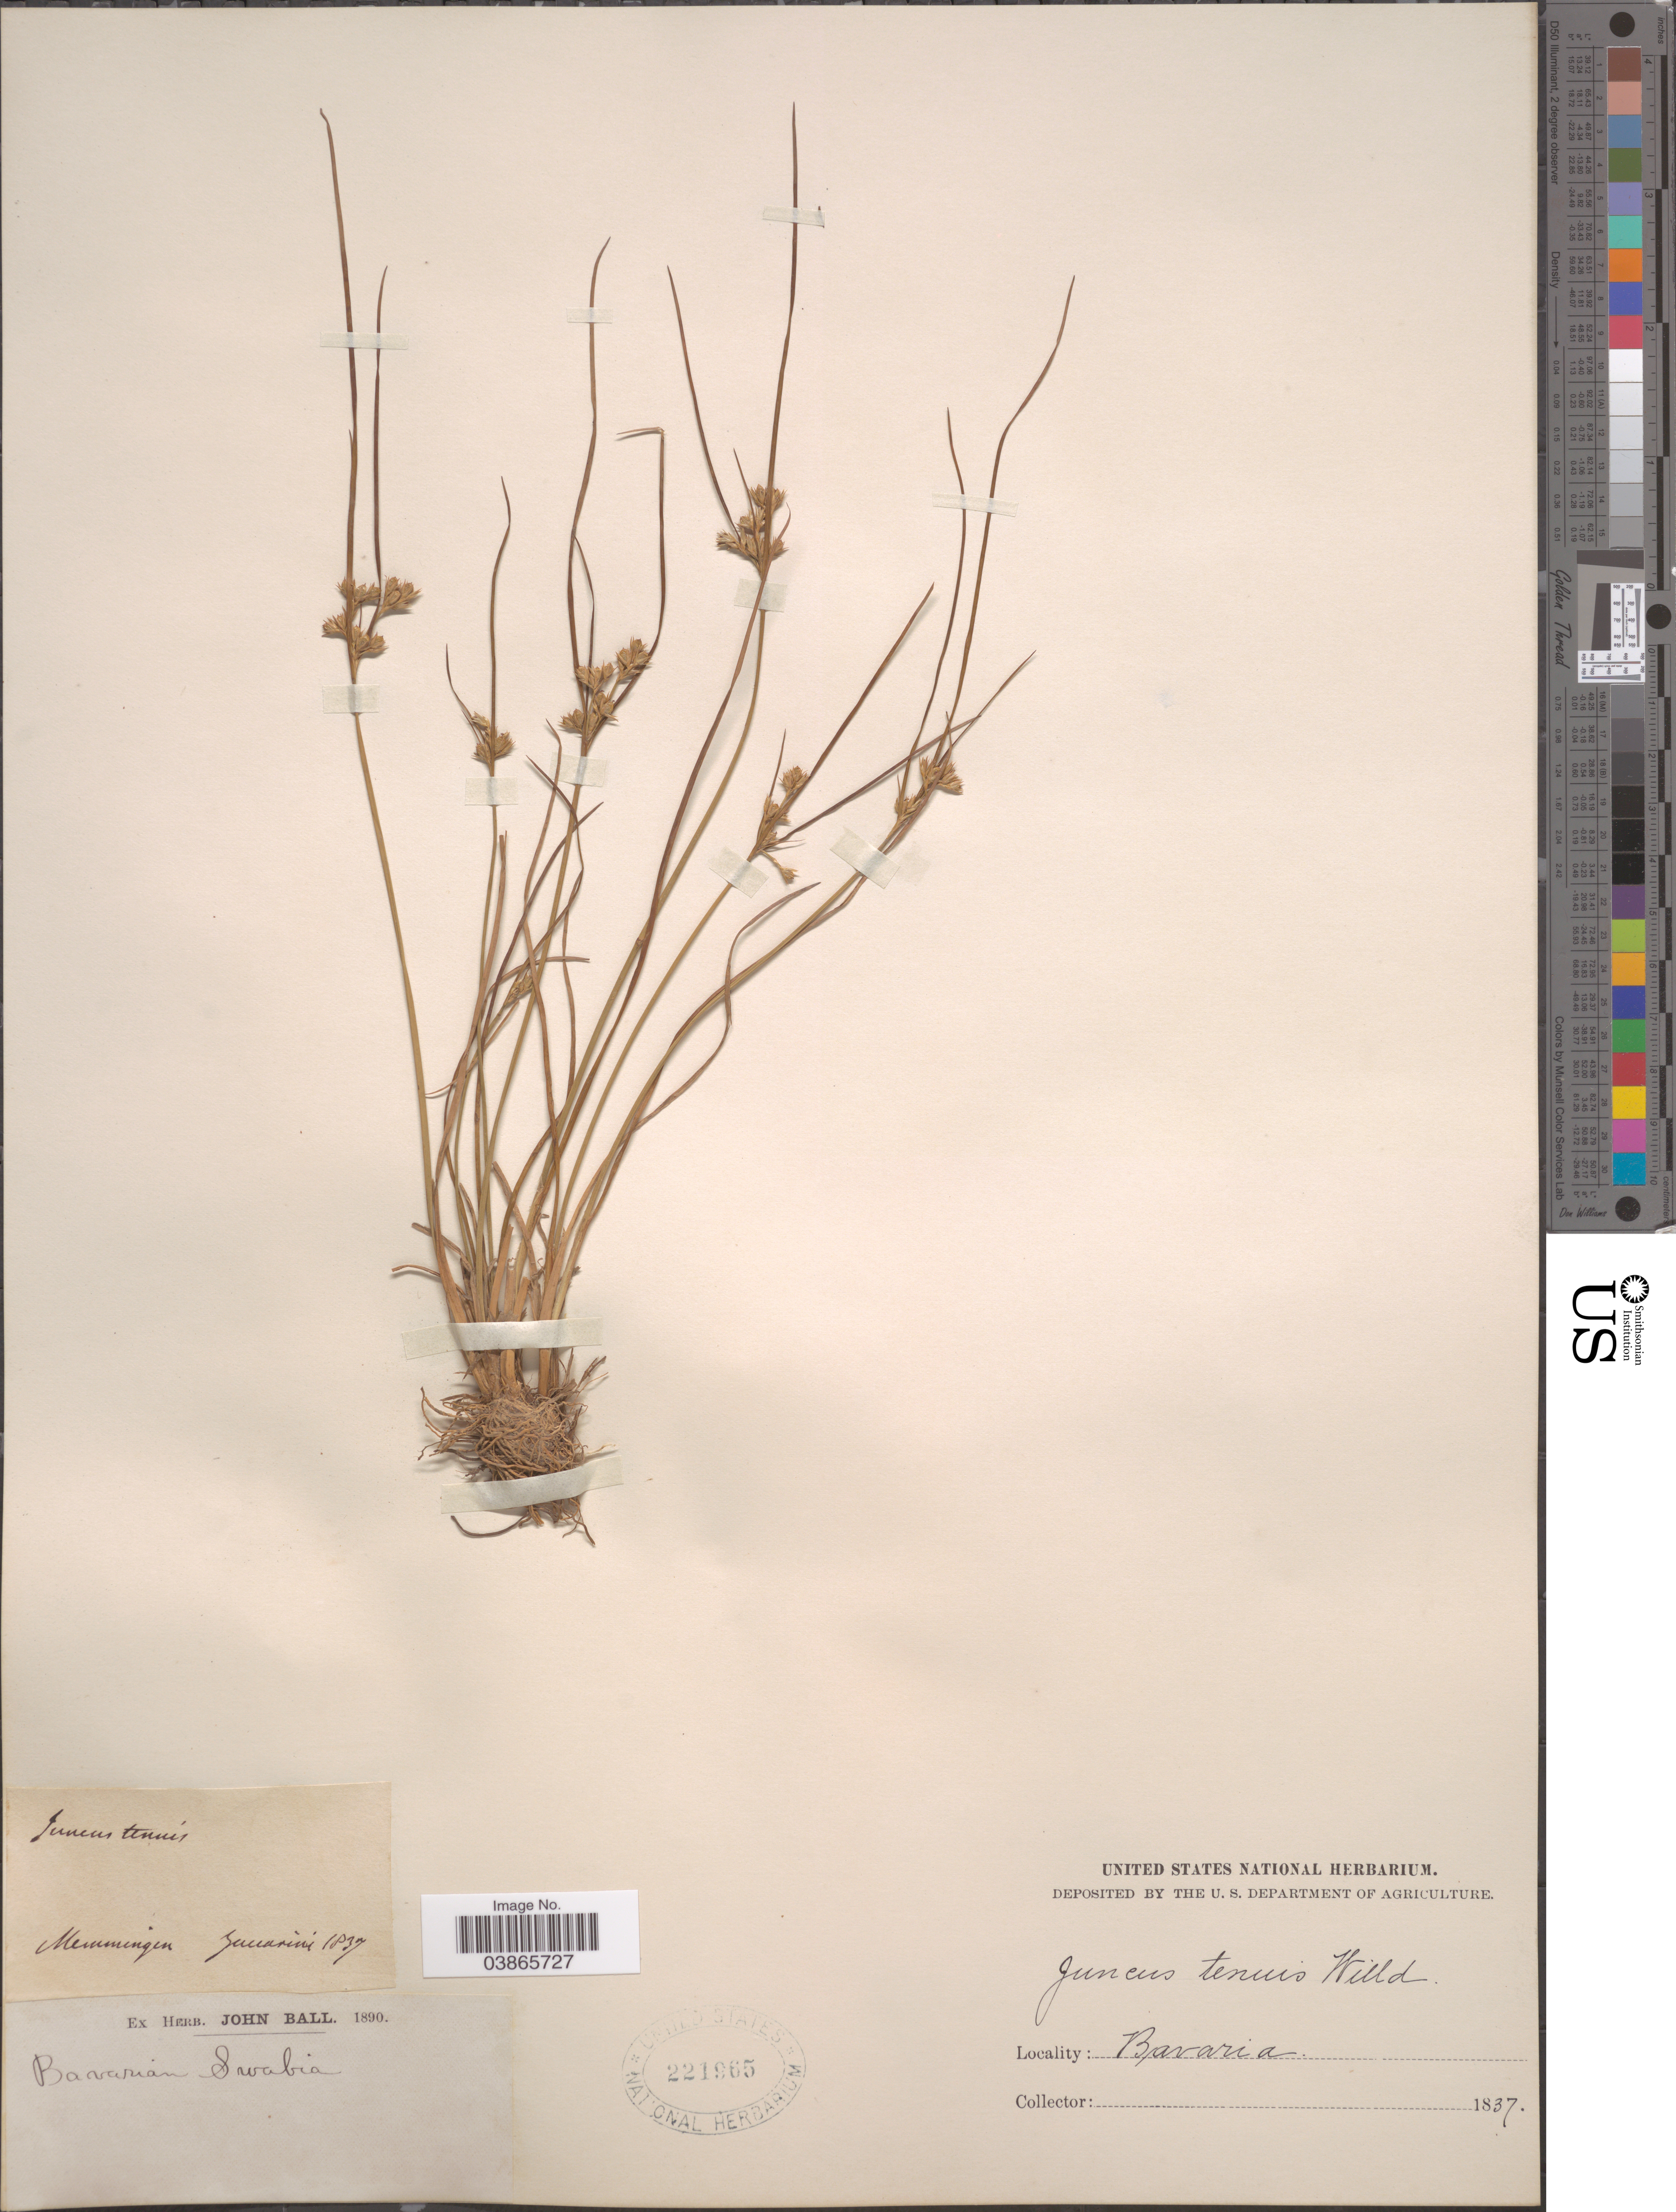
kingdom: Plantae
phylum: Tracheophyta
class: Liliopsida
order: Poales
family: Juncaceae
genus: Juncus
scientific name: Juncus tenuis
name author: Willd.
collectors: ex herb. John Ball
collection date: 1837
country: Germany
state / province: Bayern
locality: Memmingen [illegible text]. Bavaria.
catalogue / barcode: US 221965